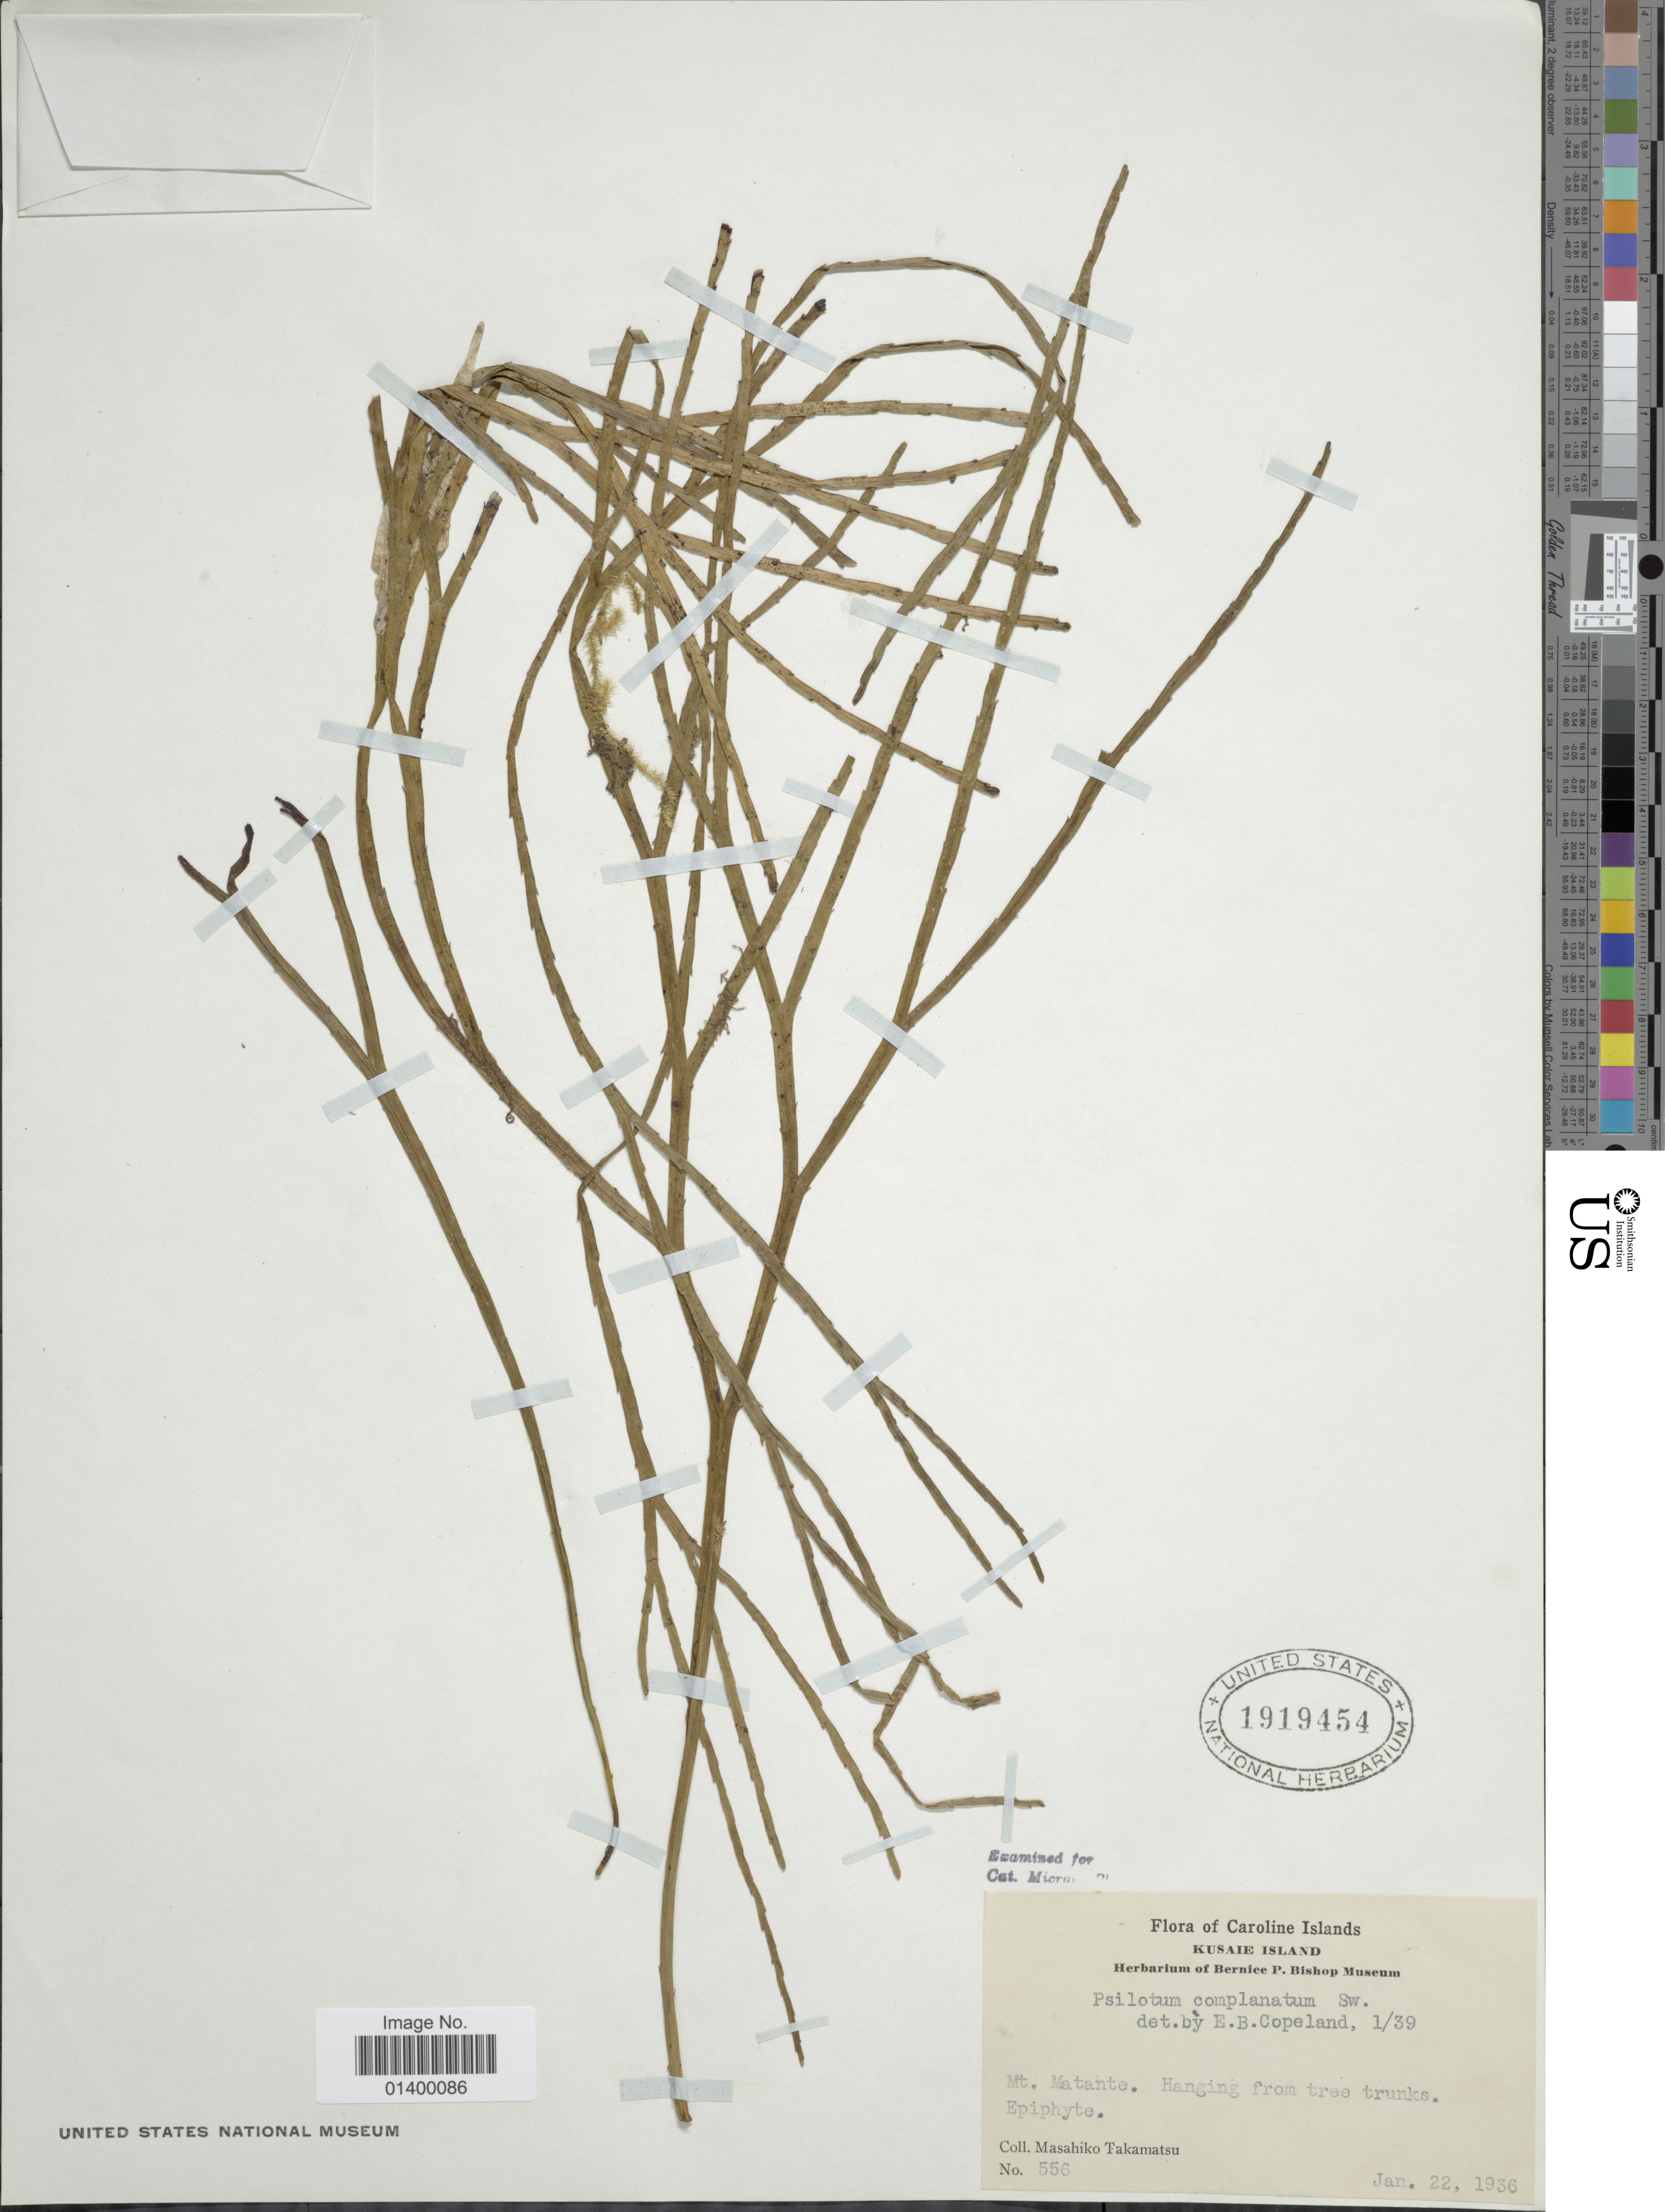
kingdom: Plantae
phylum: Tracheophyta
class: Polypodiopsida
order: Psilotales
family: Psilotaceae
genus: Psilotum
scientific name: Psilotum complanatum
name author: Sw.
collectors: M. Takamatsu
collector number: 56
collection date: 1936-01-22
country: Micronesia, Federated States of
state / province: Kosrae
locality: Caroline Islands, Kusaie Island, Mt. Matante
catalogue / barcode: US 1919454